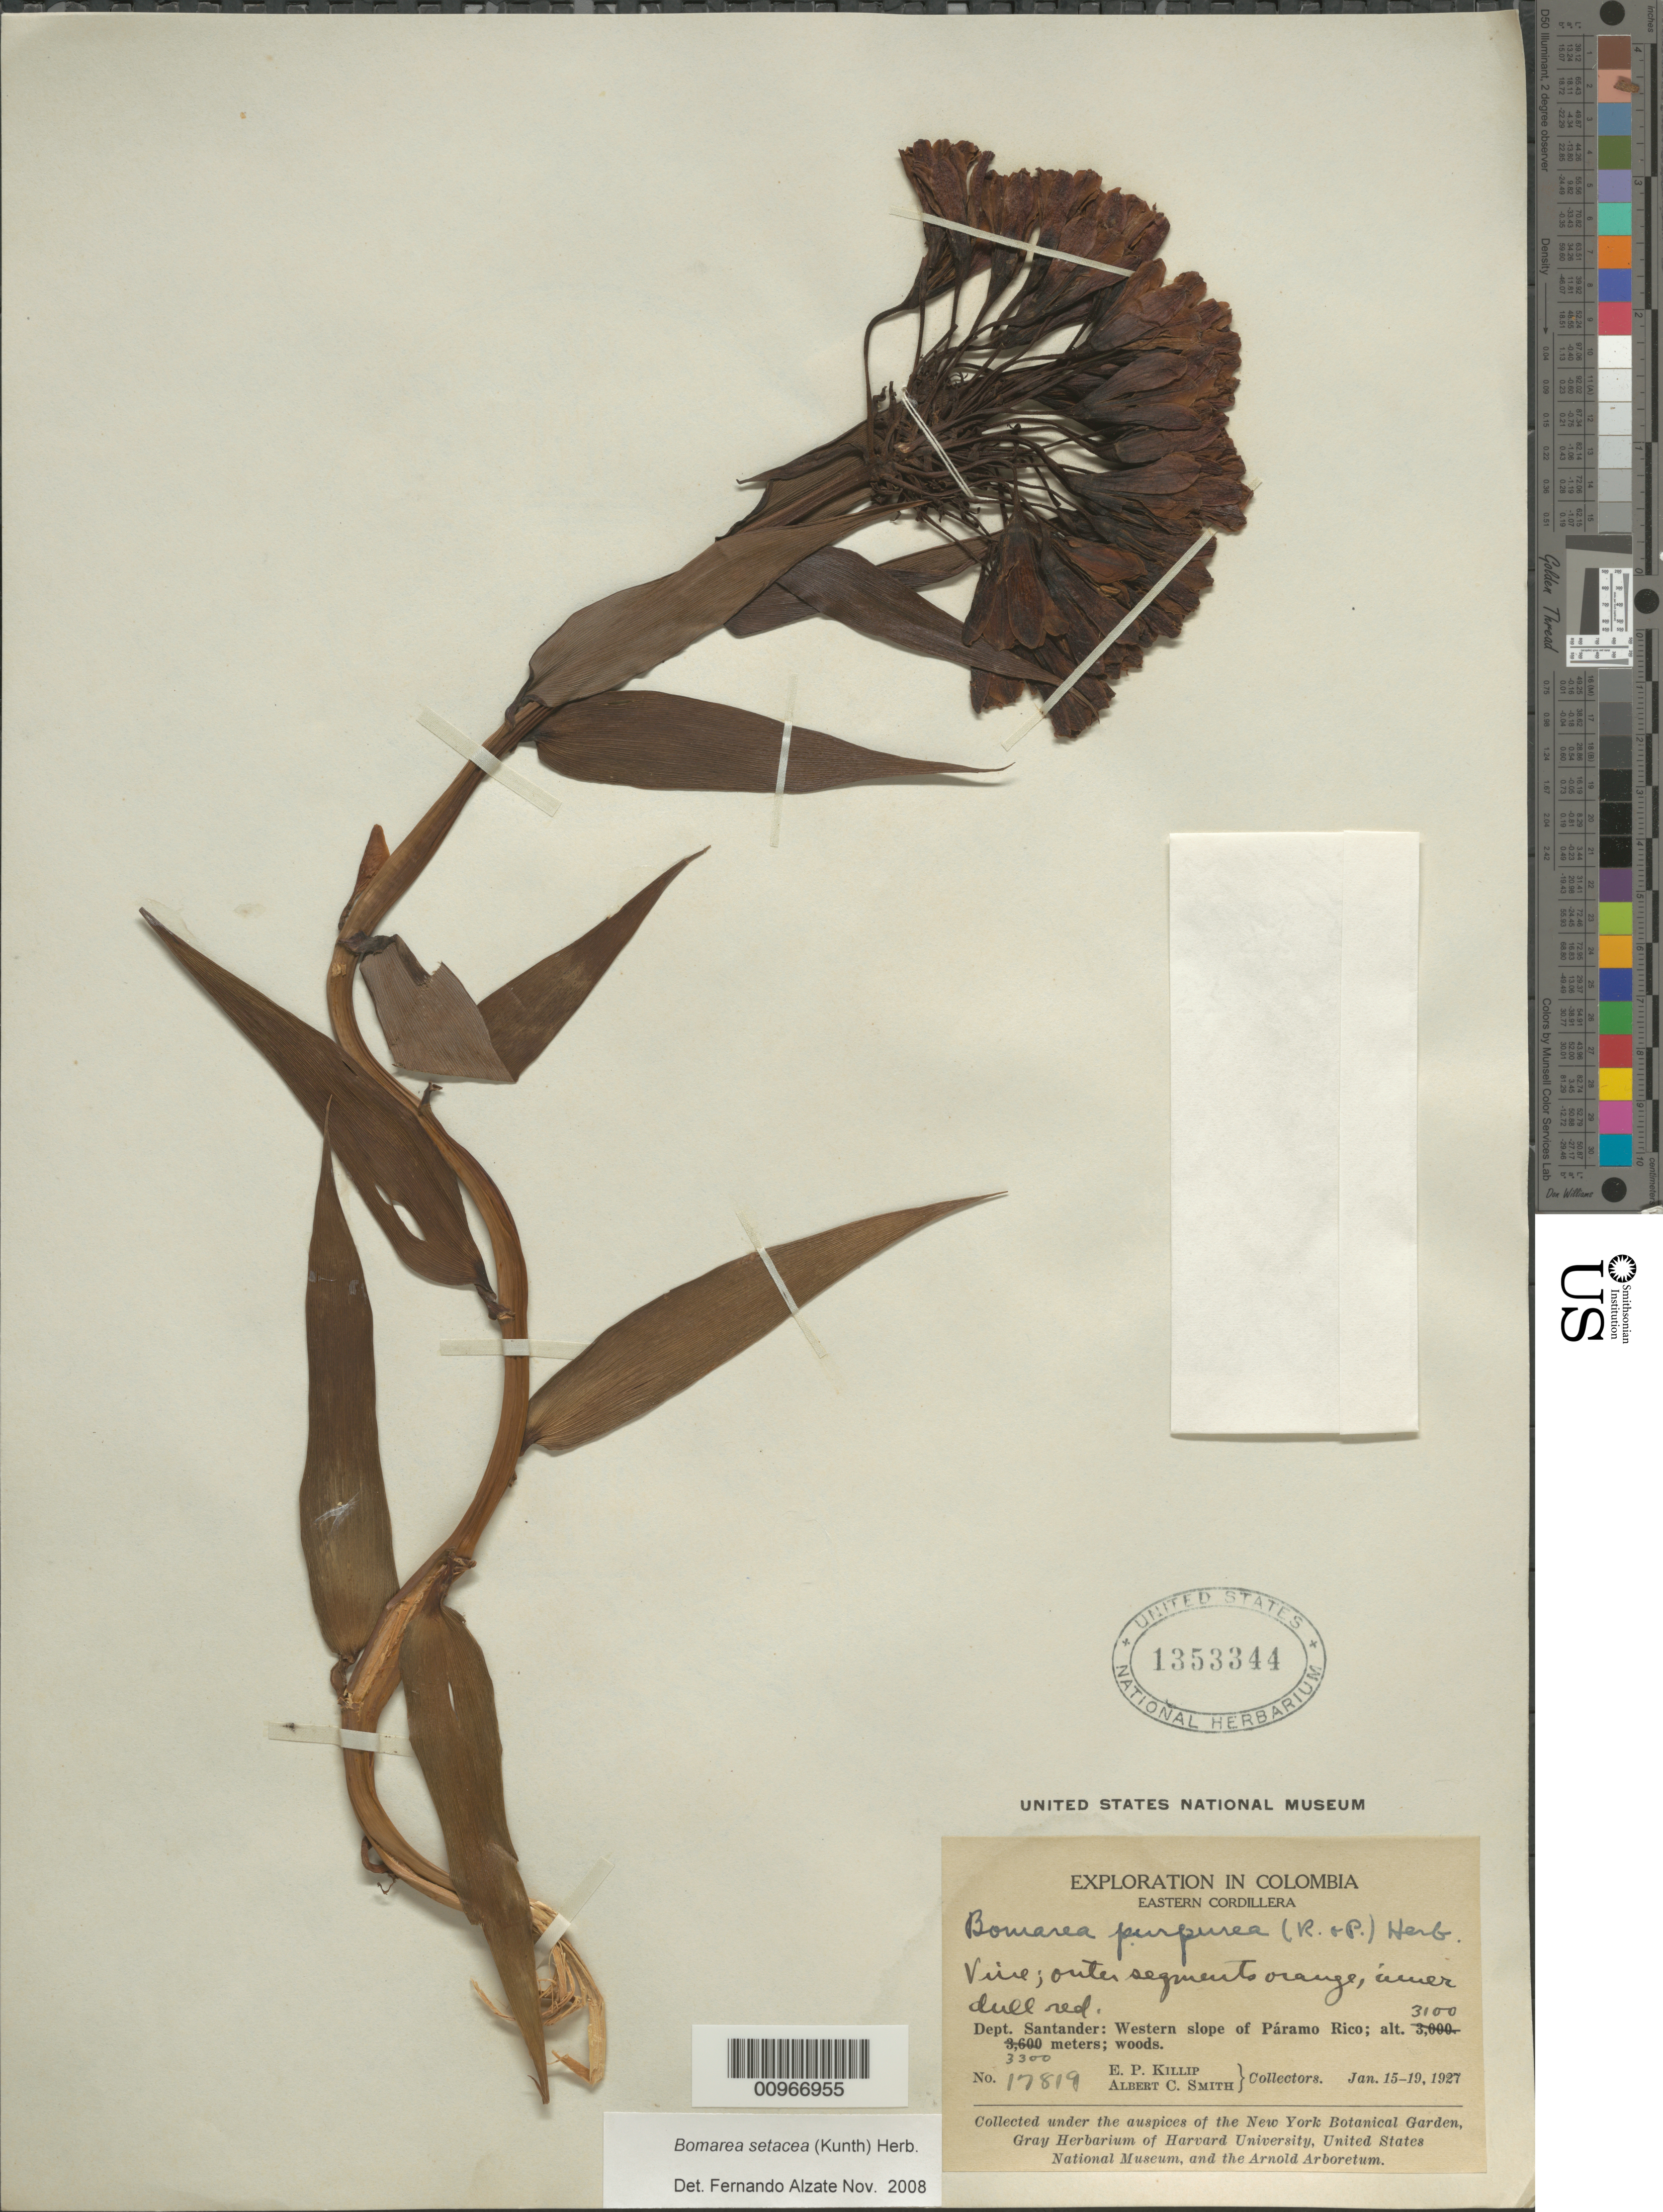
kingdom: Plantae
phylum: Tracheophyta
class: Liliopsida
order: Liliales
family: Alstroemeriaceae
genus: Bomarea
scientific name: Bomarea setacea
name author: (Ruiz & Pav.) Herb.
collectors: E. P. Killip & A. C. Smith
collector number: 17819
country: Colombia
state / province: Santander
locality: Western slope of Paramo Rico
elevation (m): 3100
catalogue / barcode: US 1353344